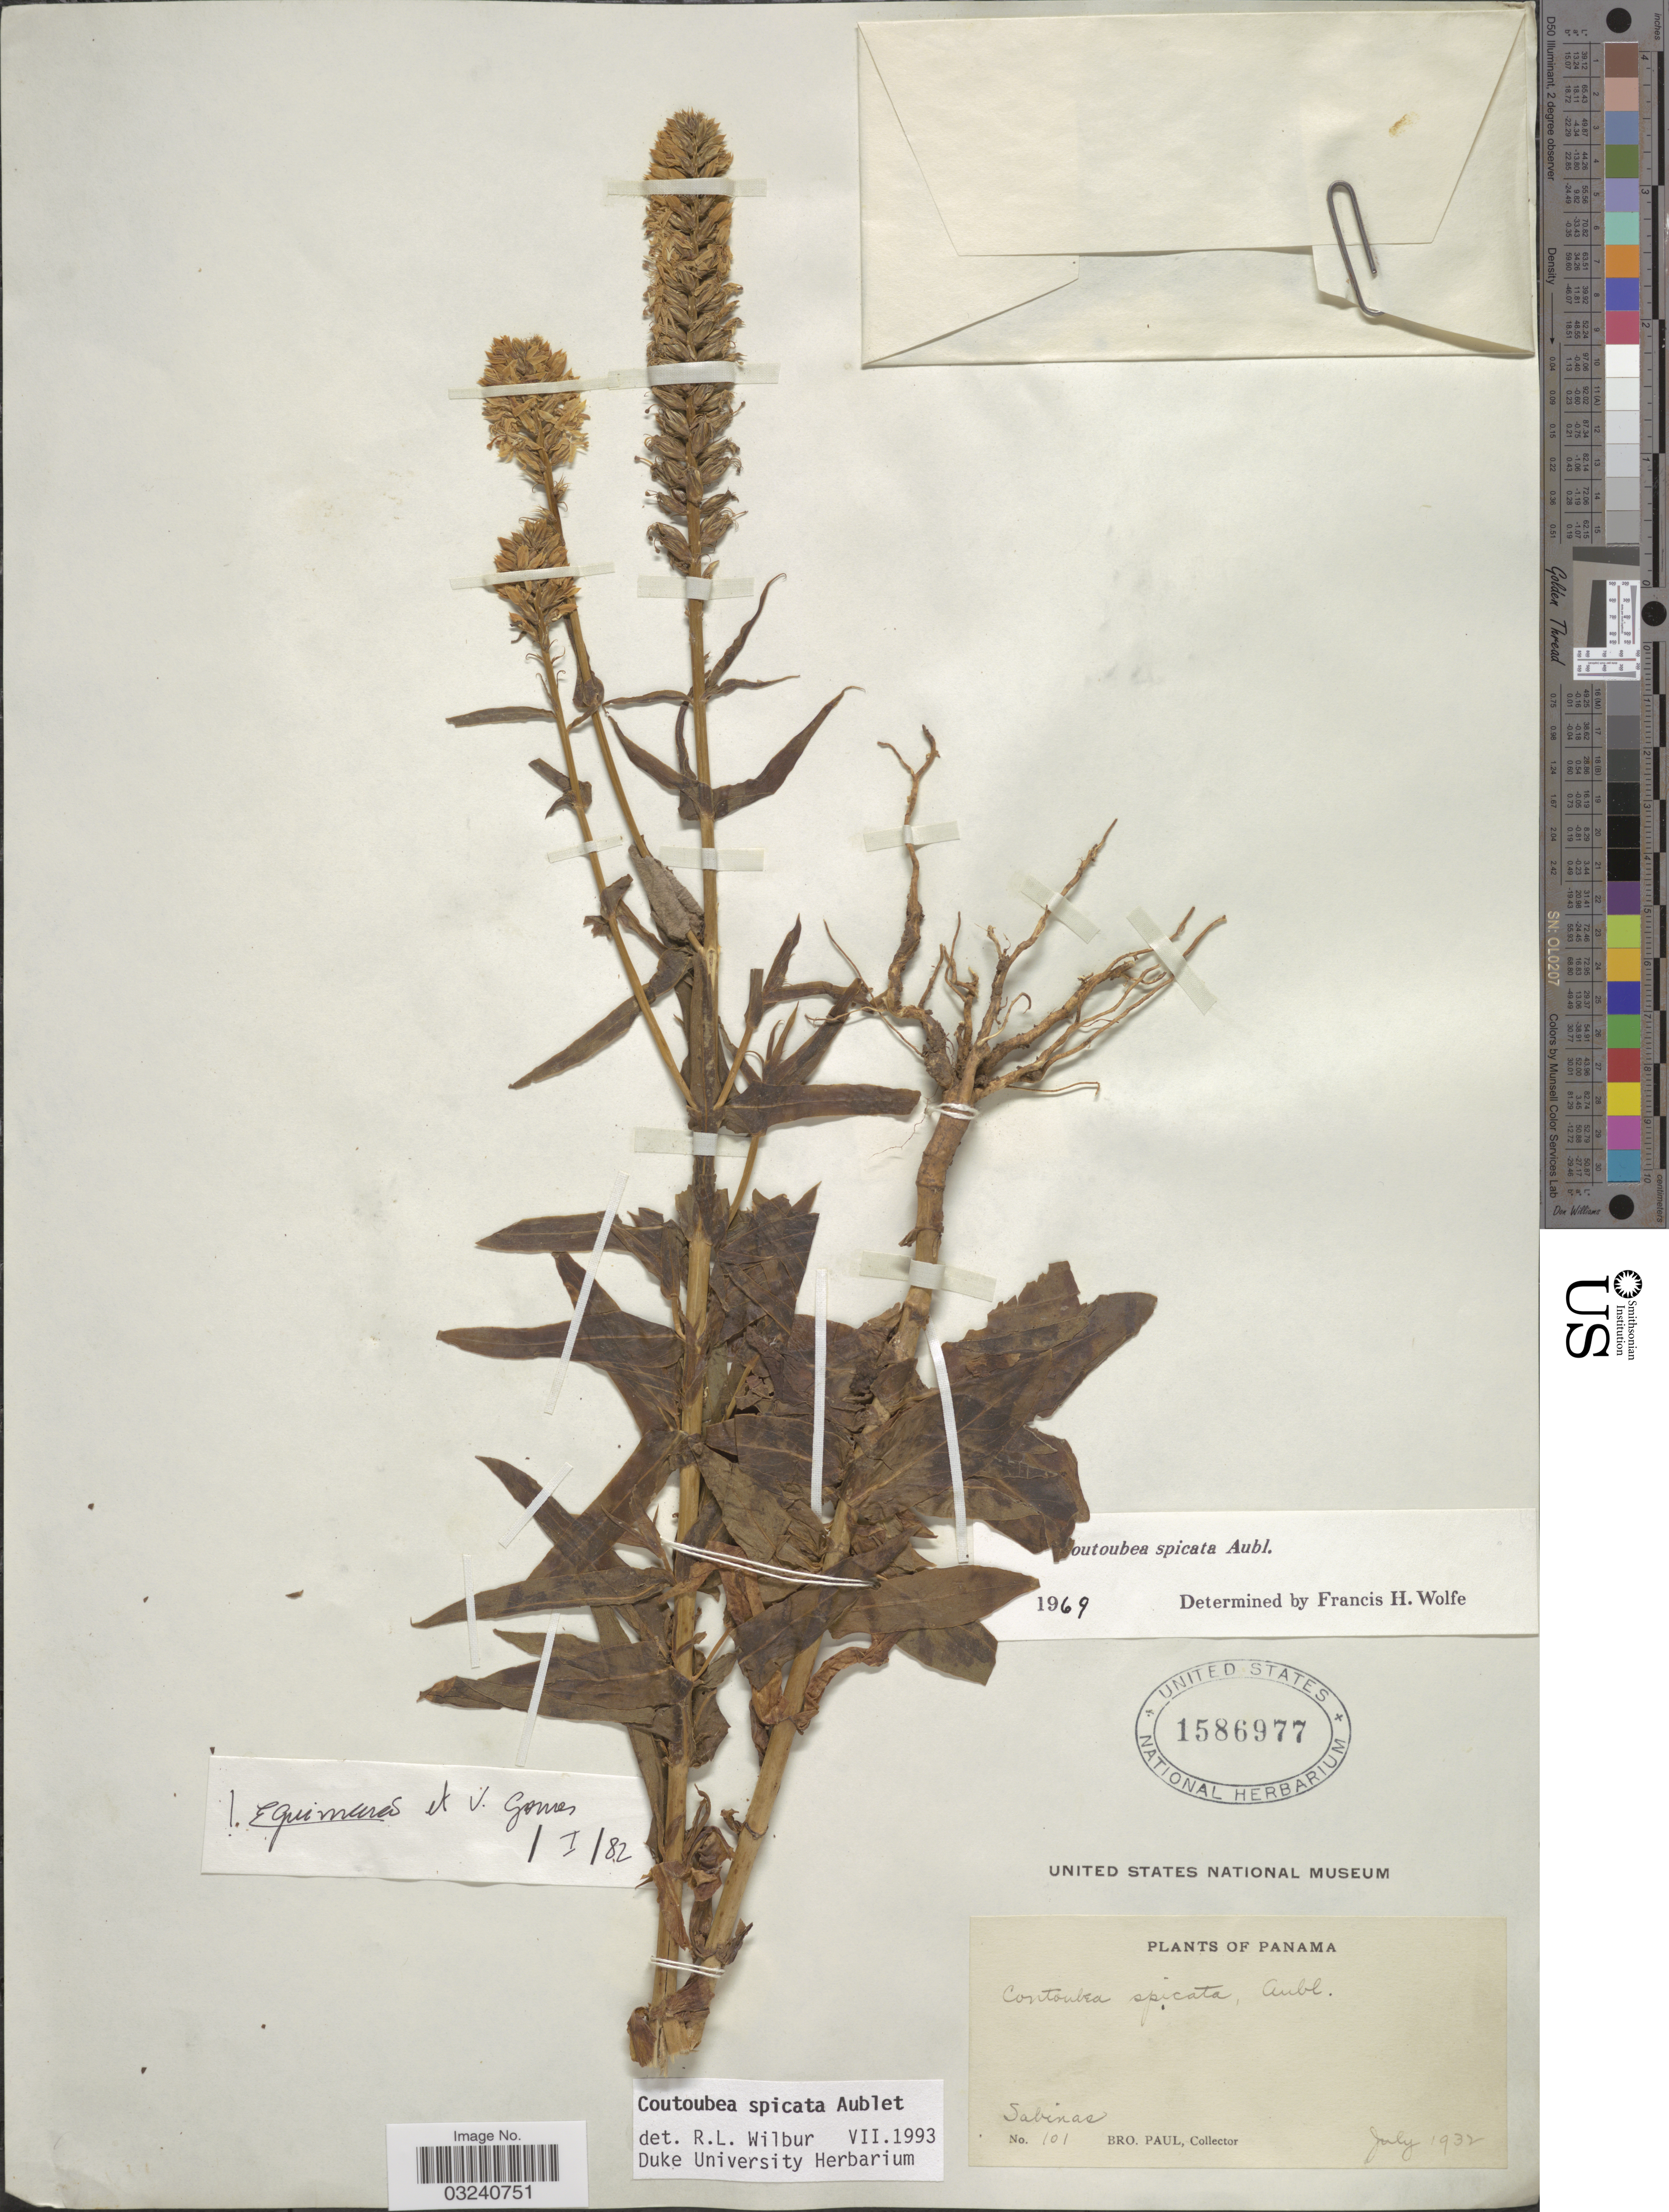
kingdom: Plantae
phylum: Tracheophyta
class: Magnoliopsida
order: Gentianales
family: Gentianaceae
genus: Coutoubea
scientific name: Coutoubea spicata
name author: Aubl.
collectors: B. Paul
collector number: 101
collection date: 1932-07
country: Panama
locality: Sabinas.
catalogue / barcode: US 1586977